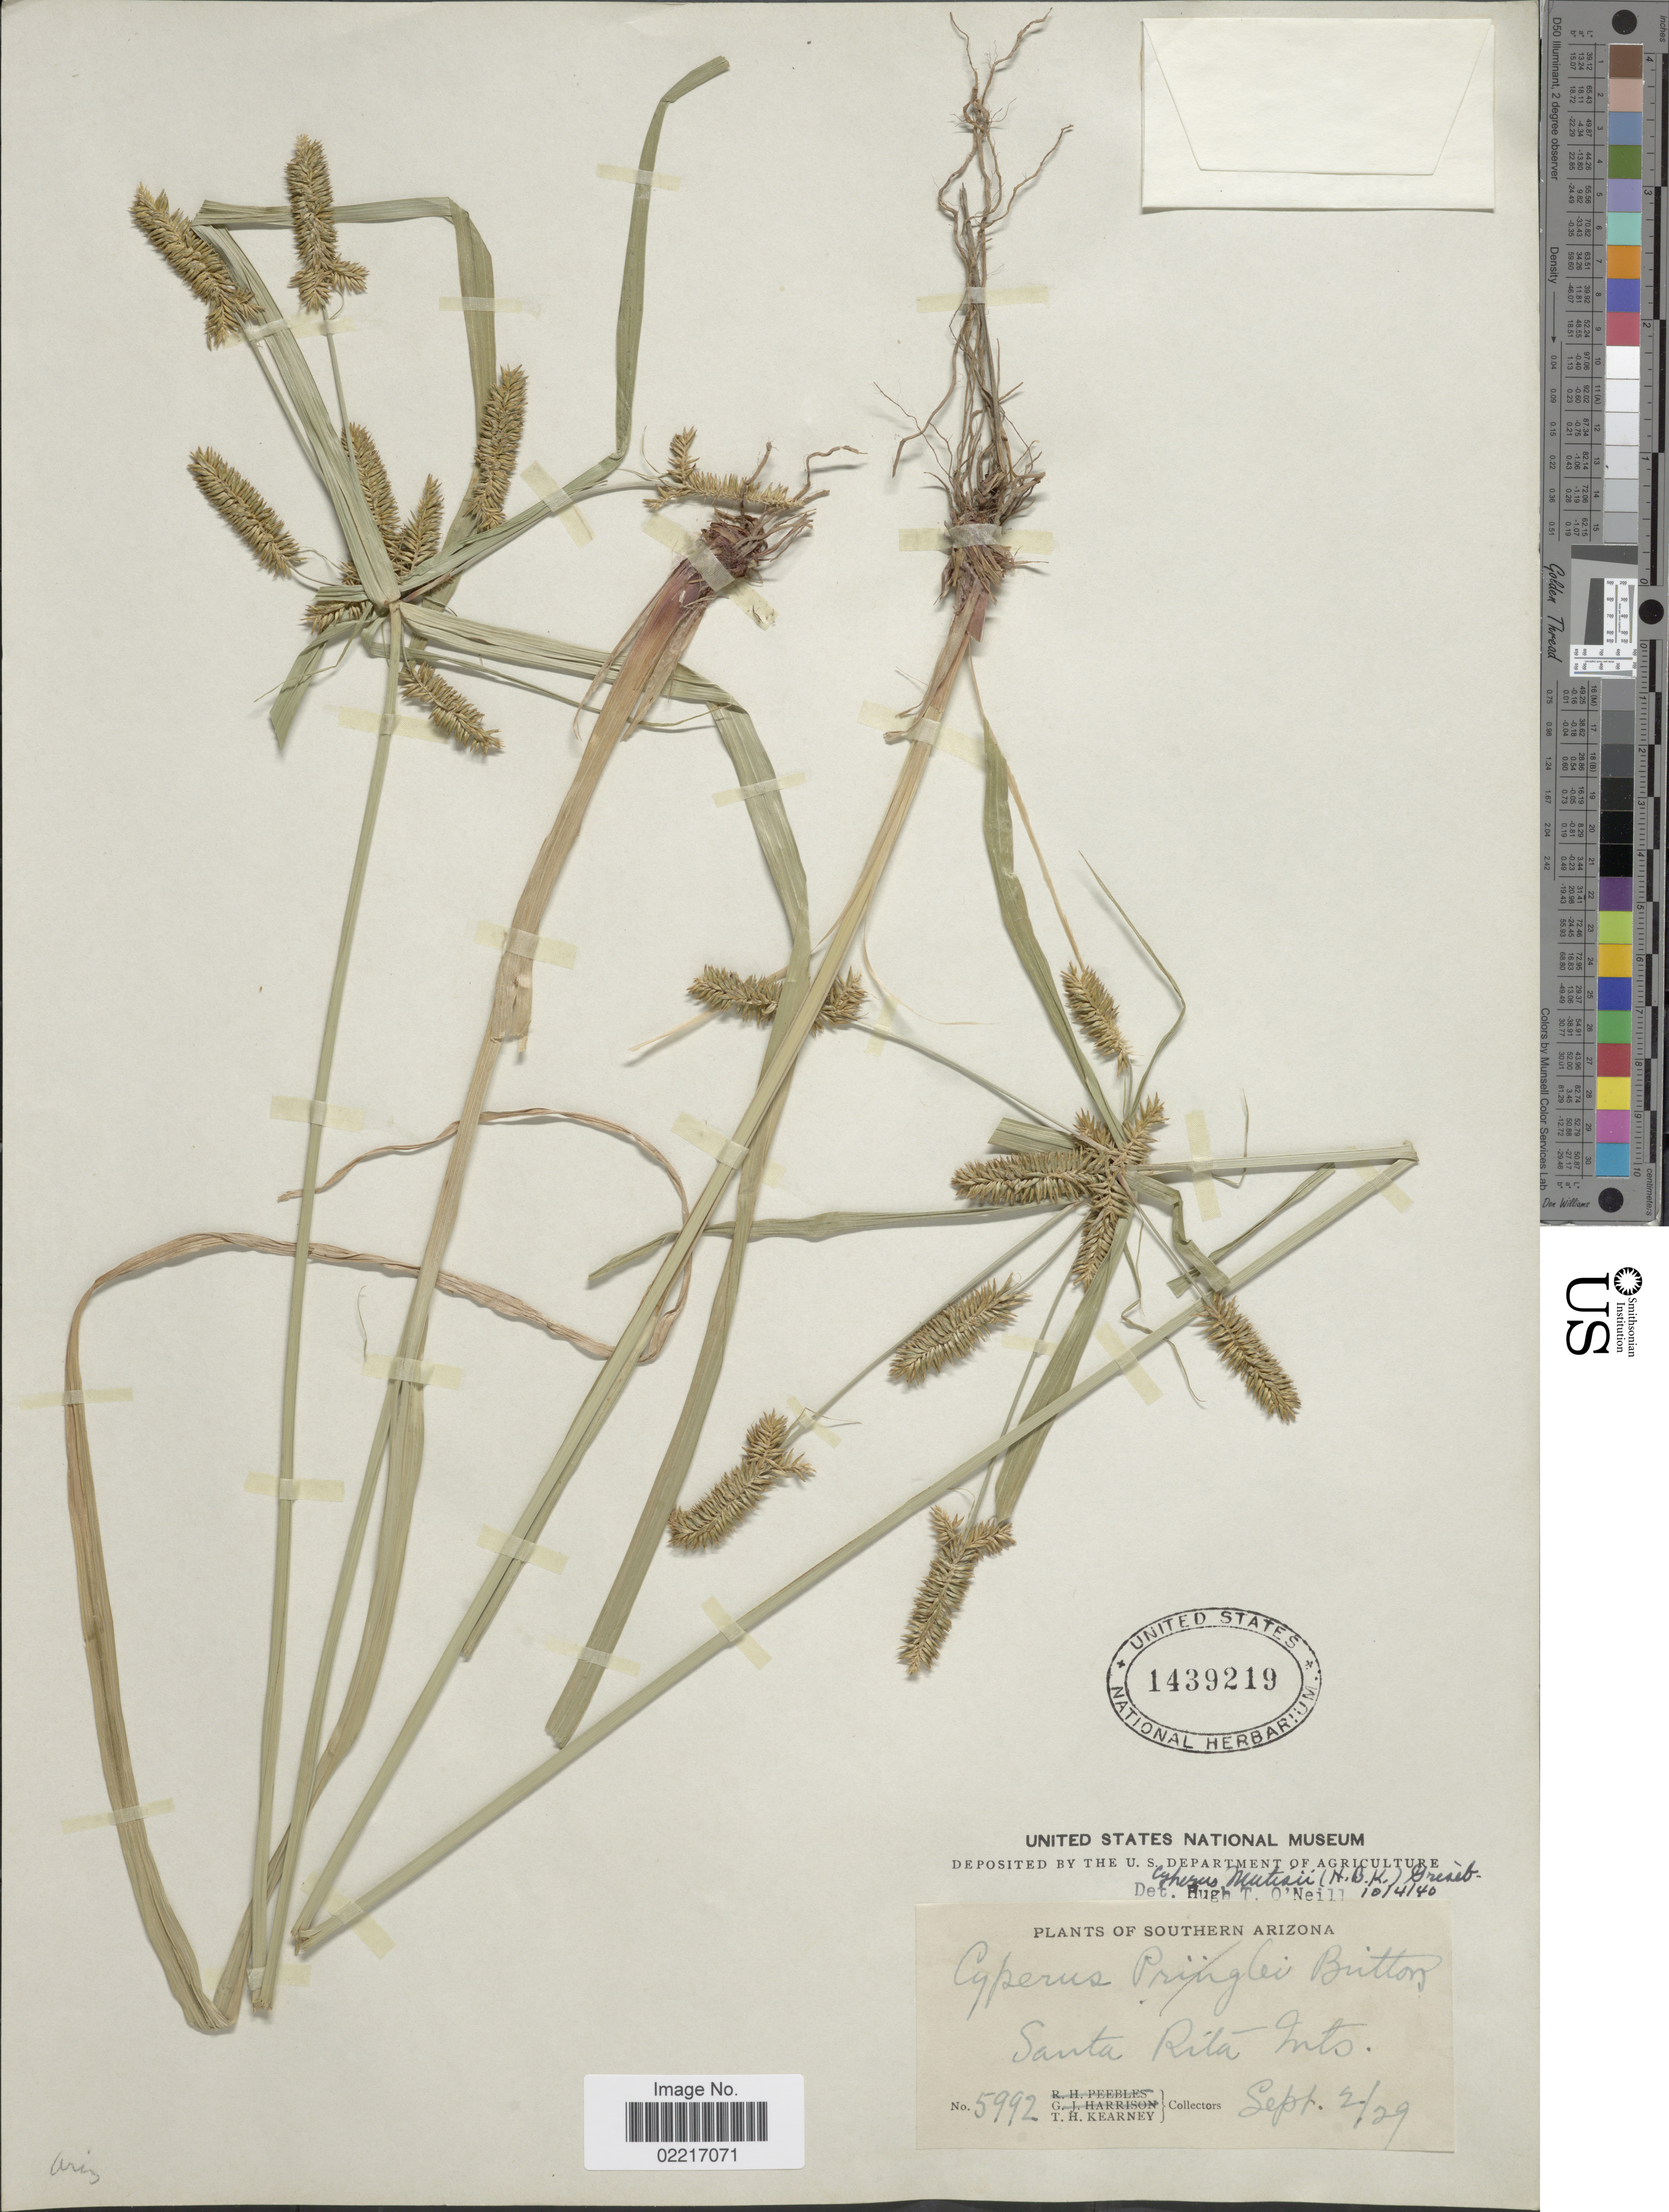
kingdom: Plantae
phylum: Tracheophyta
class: Liliopsida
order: Poales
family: Cyperaceae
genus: Cyperus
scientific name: Cyperus mutisii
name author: (Kunth) Andersson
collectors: T. H. Kearney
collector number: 5992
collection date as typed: Transcribed d/m/y: 2/9/29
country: United States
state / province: Arizona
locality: Southern Arizona, Santa Rita Mts.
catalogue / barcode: US 1439219